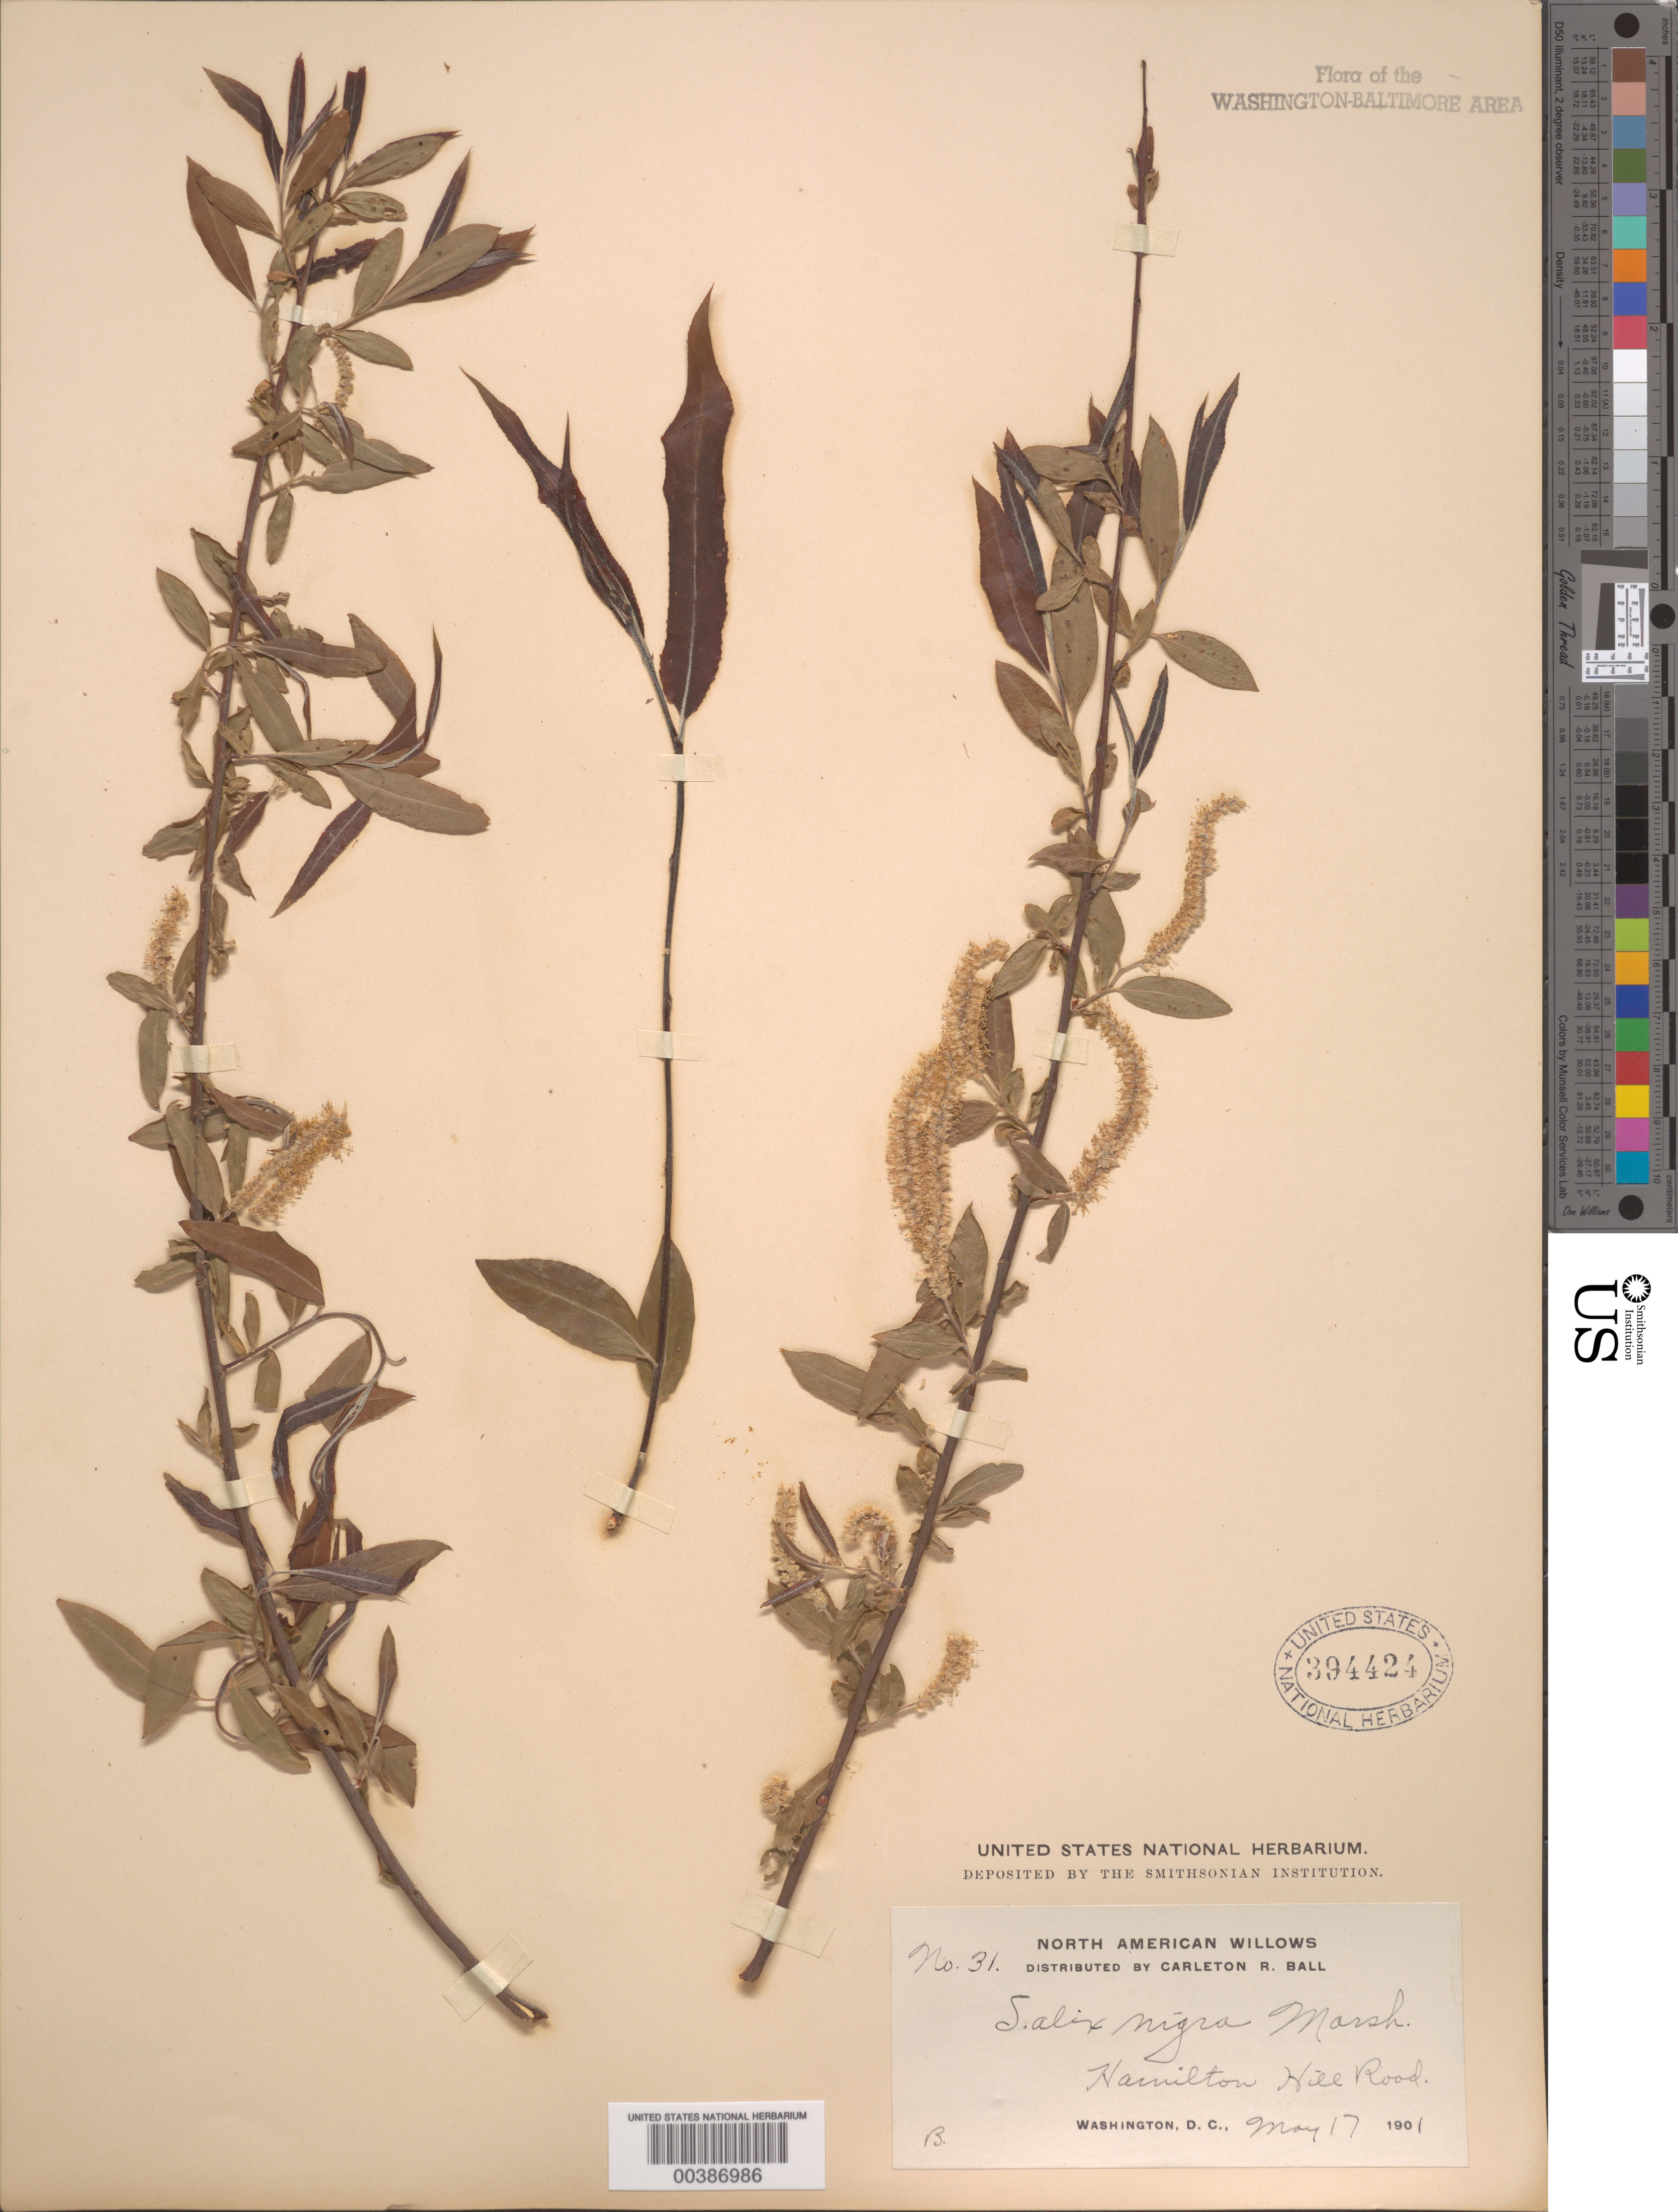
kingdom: Plantae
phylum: Tracheophyta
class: Magnoliopsida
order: Malpighiales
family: Salicaceae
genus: Salix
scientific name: Salix nigra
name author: Marshall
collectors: C. R. Ball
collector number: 31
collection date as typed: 17 May 1901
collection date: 1901-05-17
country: United States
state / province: District of Columbia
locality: Hamilton Hill road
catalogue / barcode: US 394424